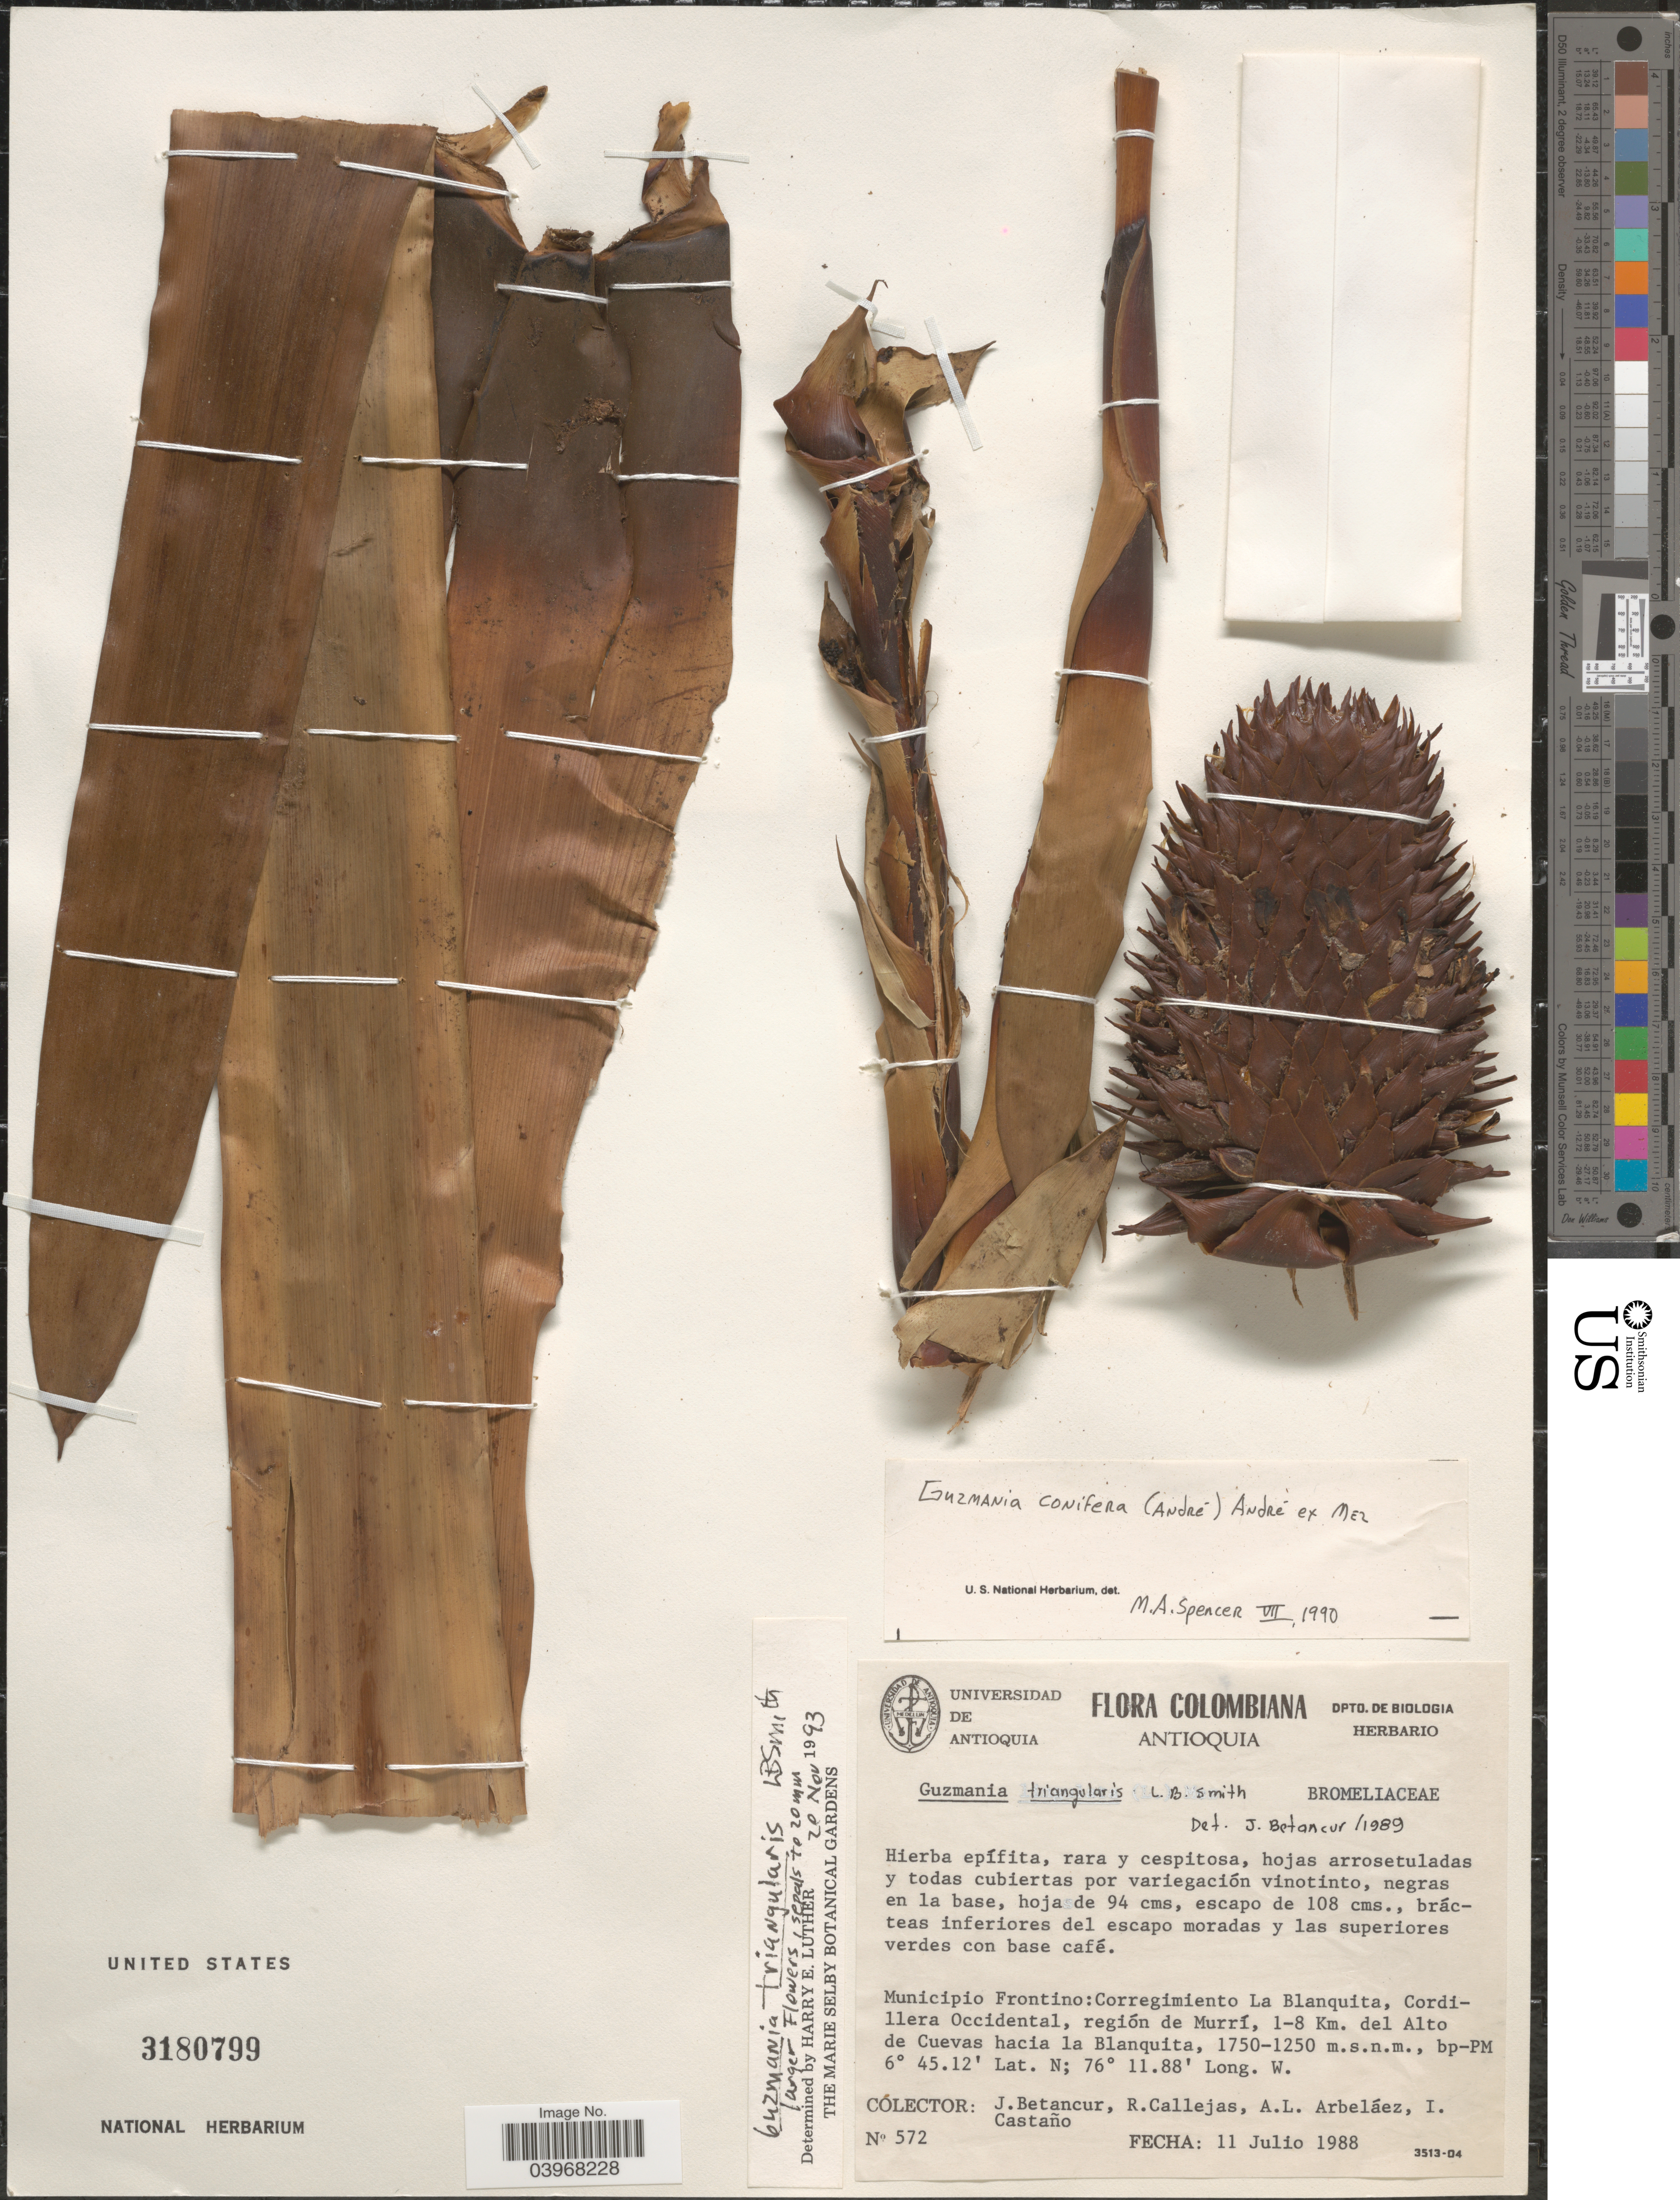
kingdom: Plantae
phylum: Tracheophyta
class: Liliopsida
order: Poales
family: Bromeliaceae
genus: Guzmania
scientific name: Guzmania conifera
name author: (André) André ex Mez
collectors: J. Betancur, R. Callejas, A. Arbeláez Alvarez & I. Castaño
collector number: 572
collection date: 1988-07-11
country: Colombia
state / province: Antioquia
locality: Municipio Frontino: Corregimiento La Blanquita, Cordillera Occidental, región de Murrí, 1-8 Km. del Alto de Cuevas hacia la Blanquita.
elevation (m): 1250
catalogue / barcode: US 3180799